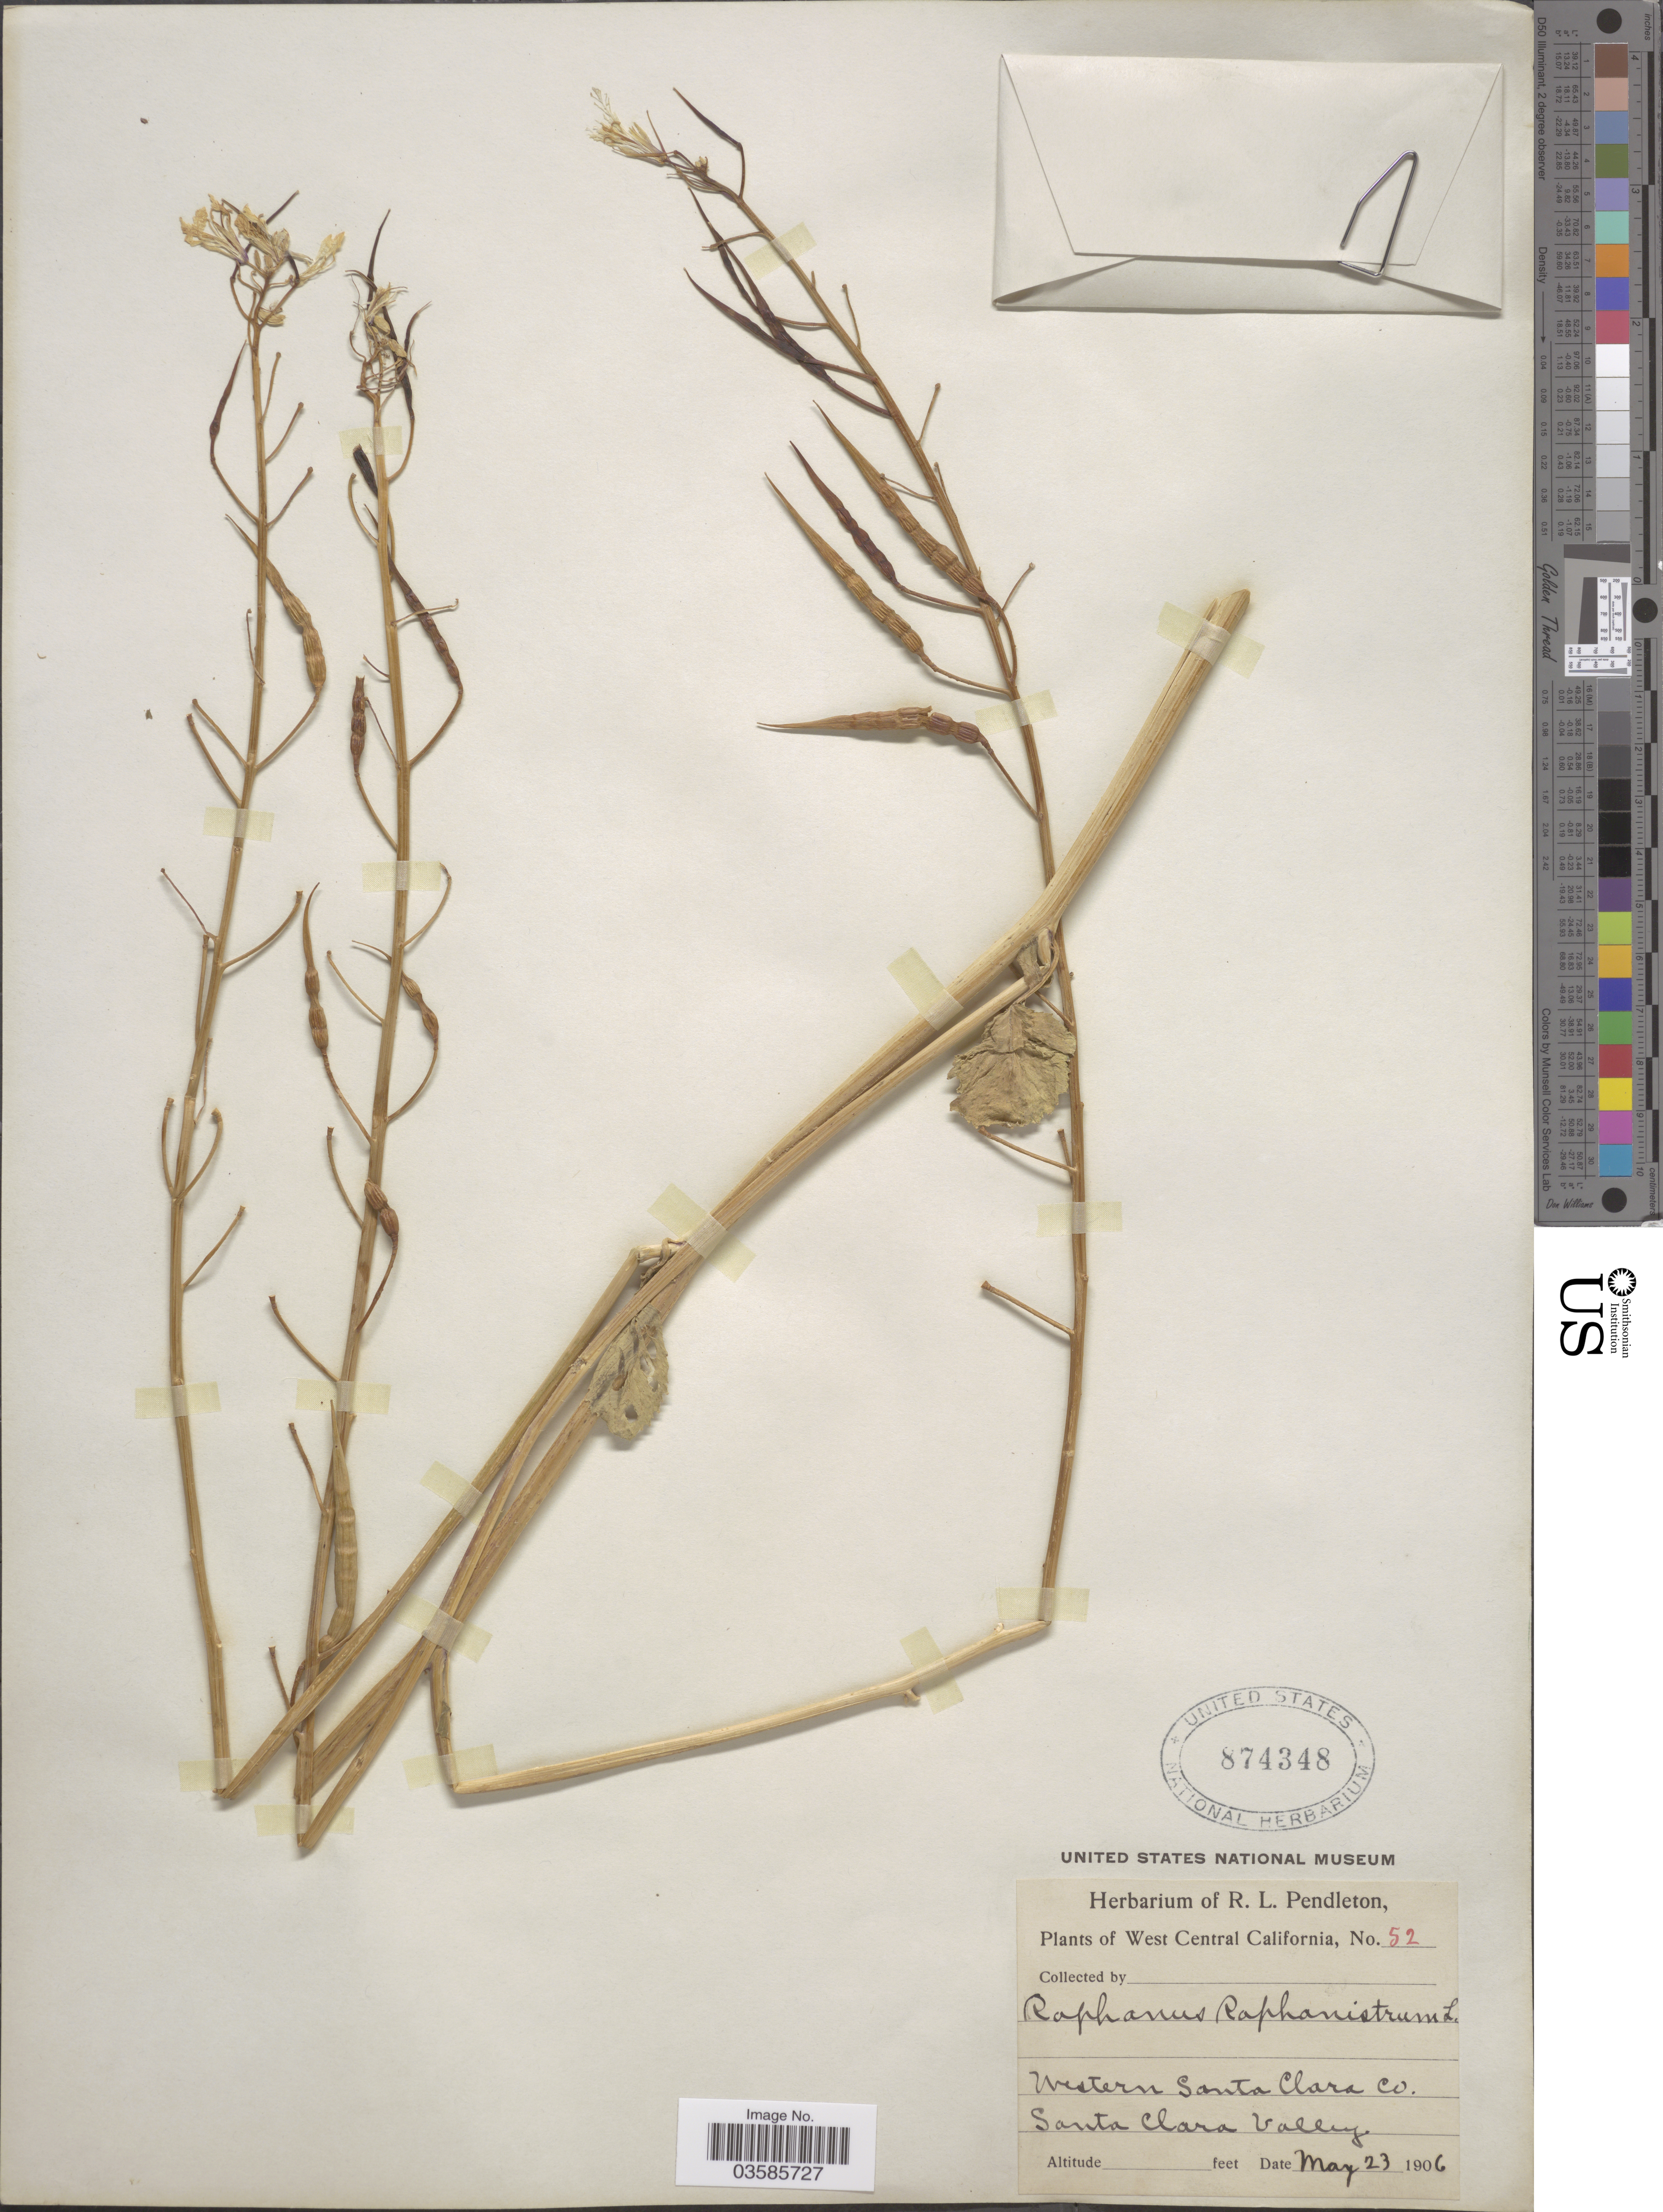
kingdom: Plantae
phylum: Tracheophyta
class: Magnoliopsida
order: Brassicales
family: Brassicaceae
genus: Raphanus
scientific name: Raphanus raphanistrum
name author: L.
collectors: Ex herb. R. L. Pendleton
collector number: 52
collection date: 1906-05-23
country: United States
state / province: California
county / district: Santa Clara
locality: West Central California; Western Santa Clara Co., Santa Clara Valley.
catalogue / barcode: US 874348